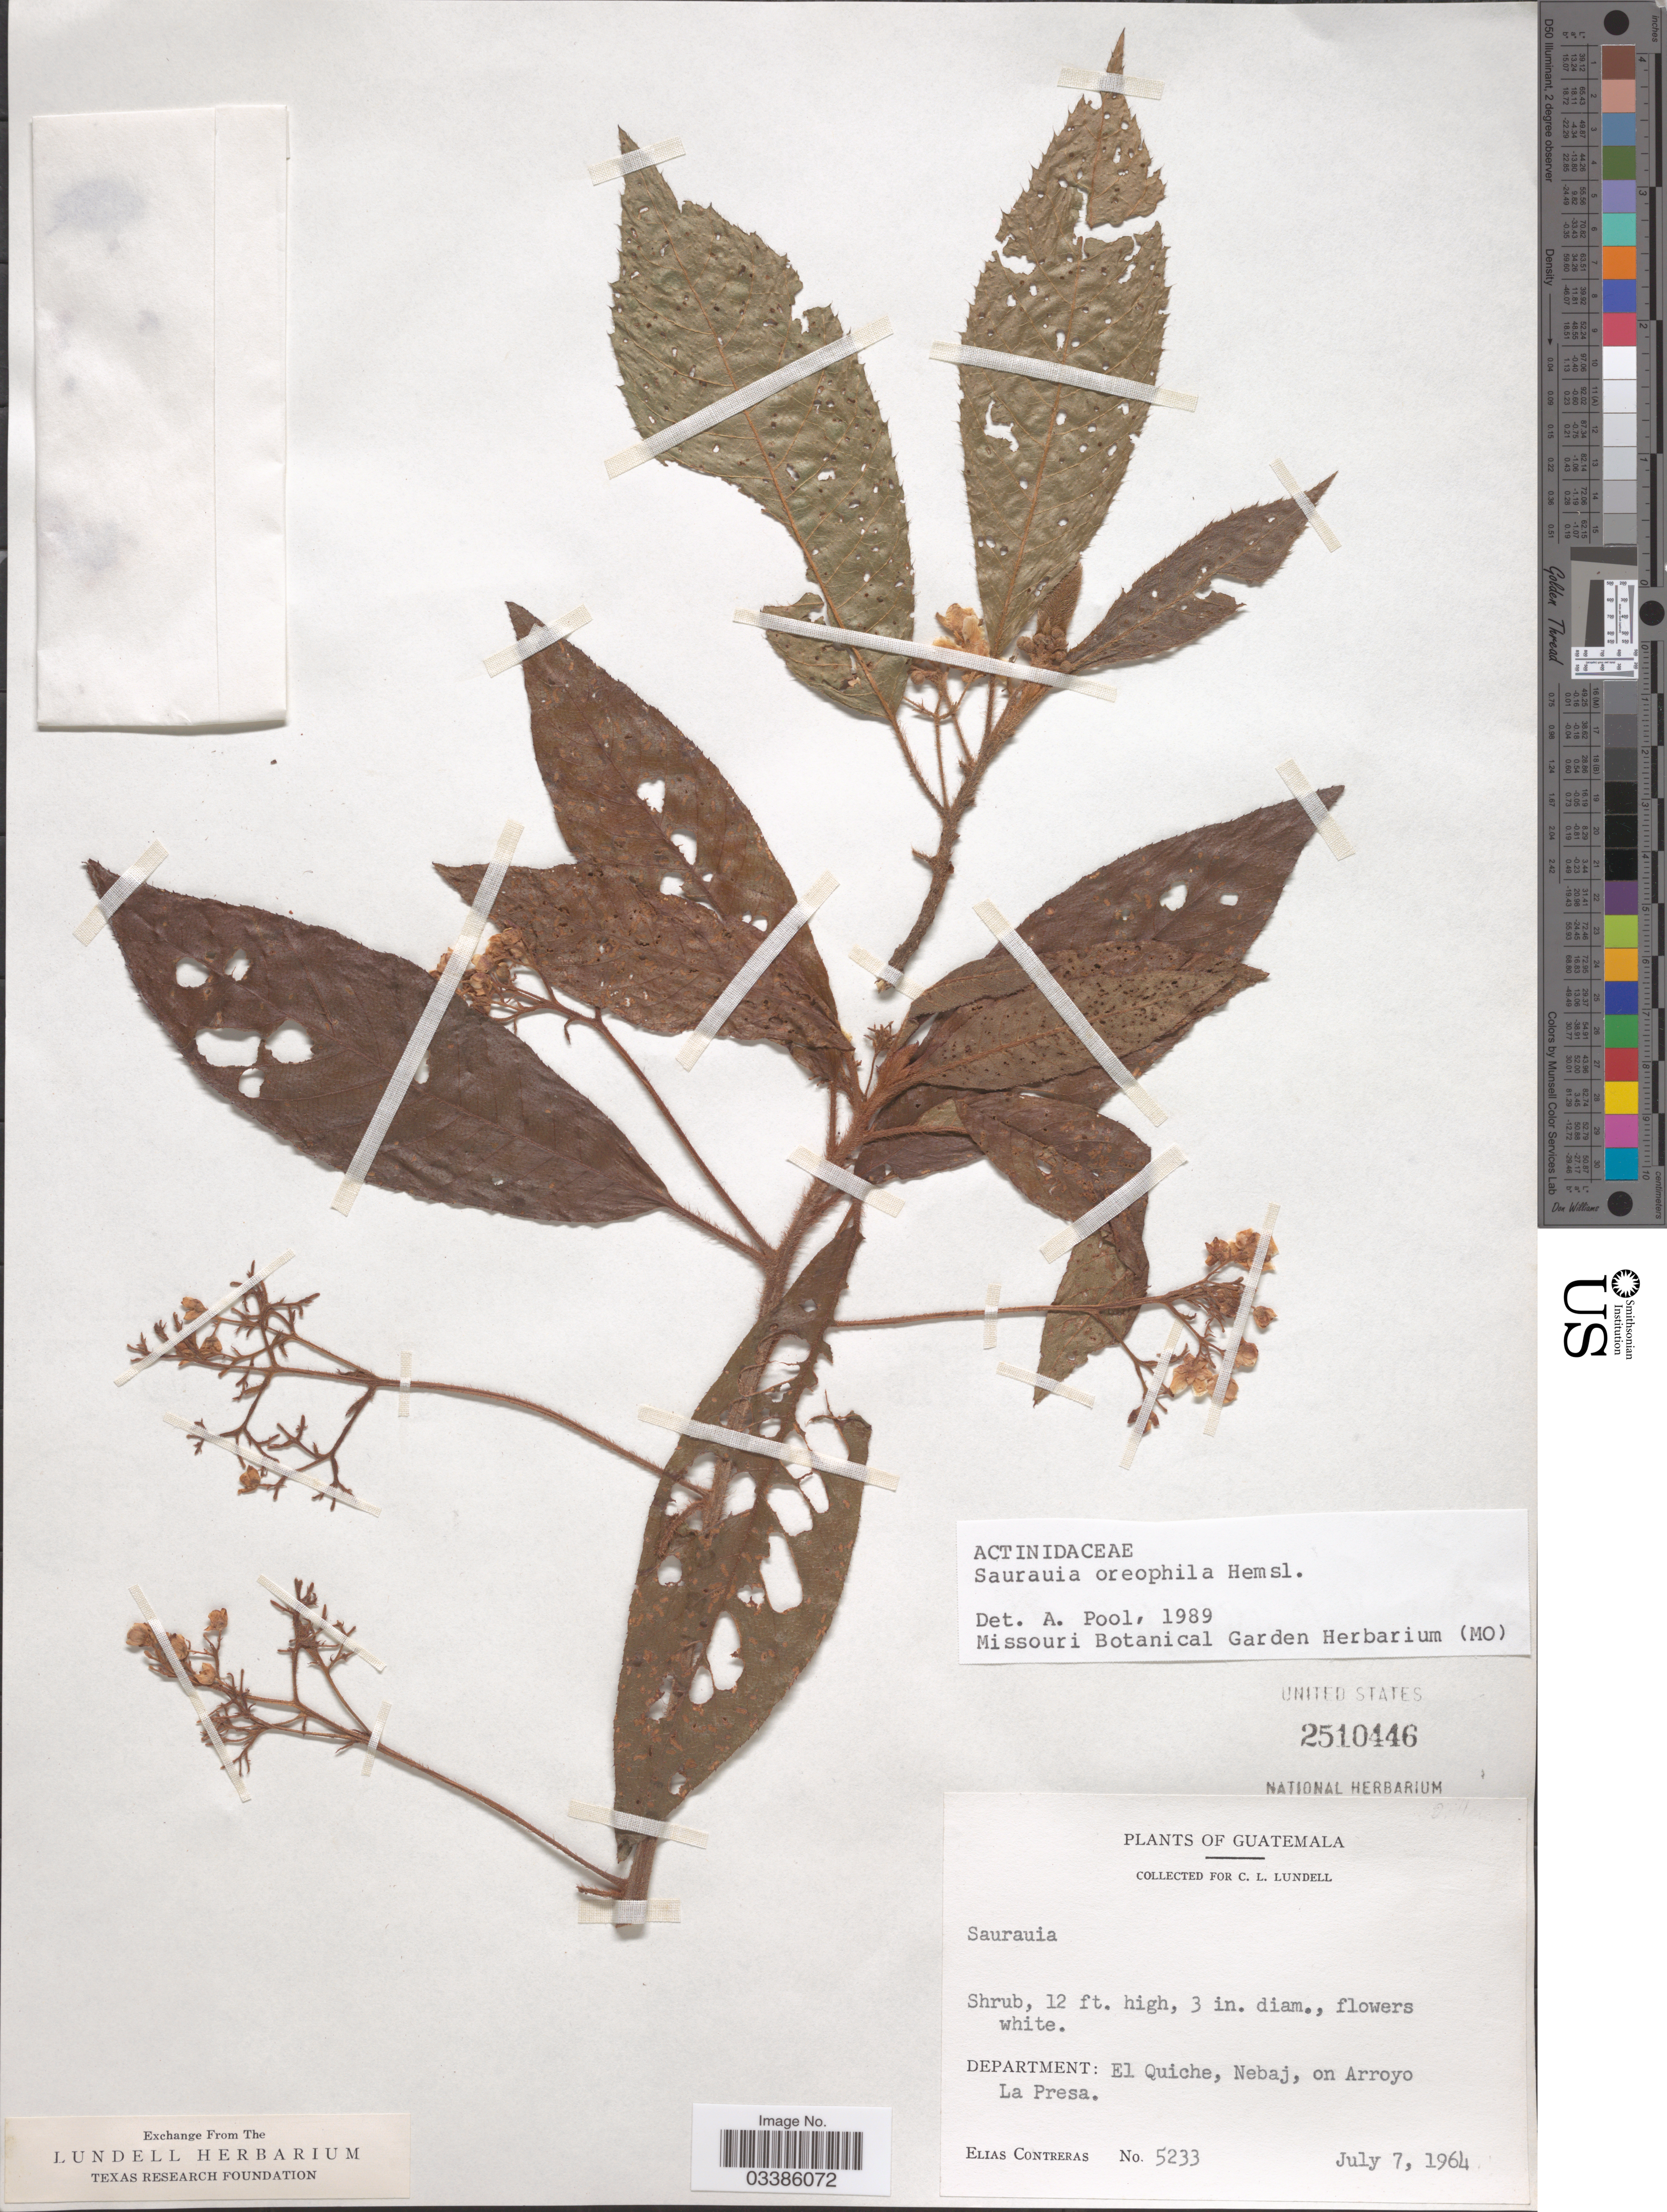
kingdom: Plantae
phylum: Tracheophyta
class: Magnoliopsida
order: Ericales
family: Actinidiaceae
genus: Saurauia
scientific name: Saurauia oreophila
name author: Hemsl.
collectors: E. Contreras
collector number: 5233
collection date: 1964-07-07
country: Guatemala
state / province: El Quiché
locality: Department: El Quiche, Nebaj, on Arroyo La Presa.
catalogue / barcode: US 2510446